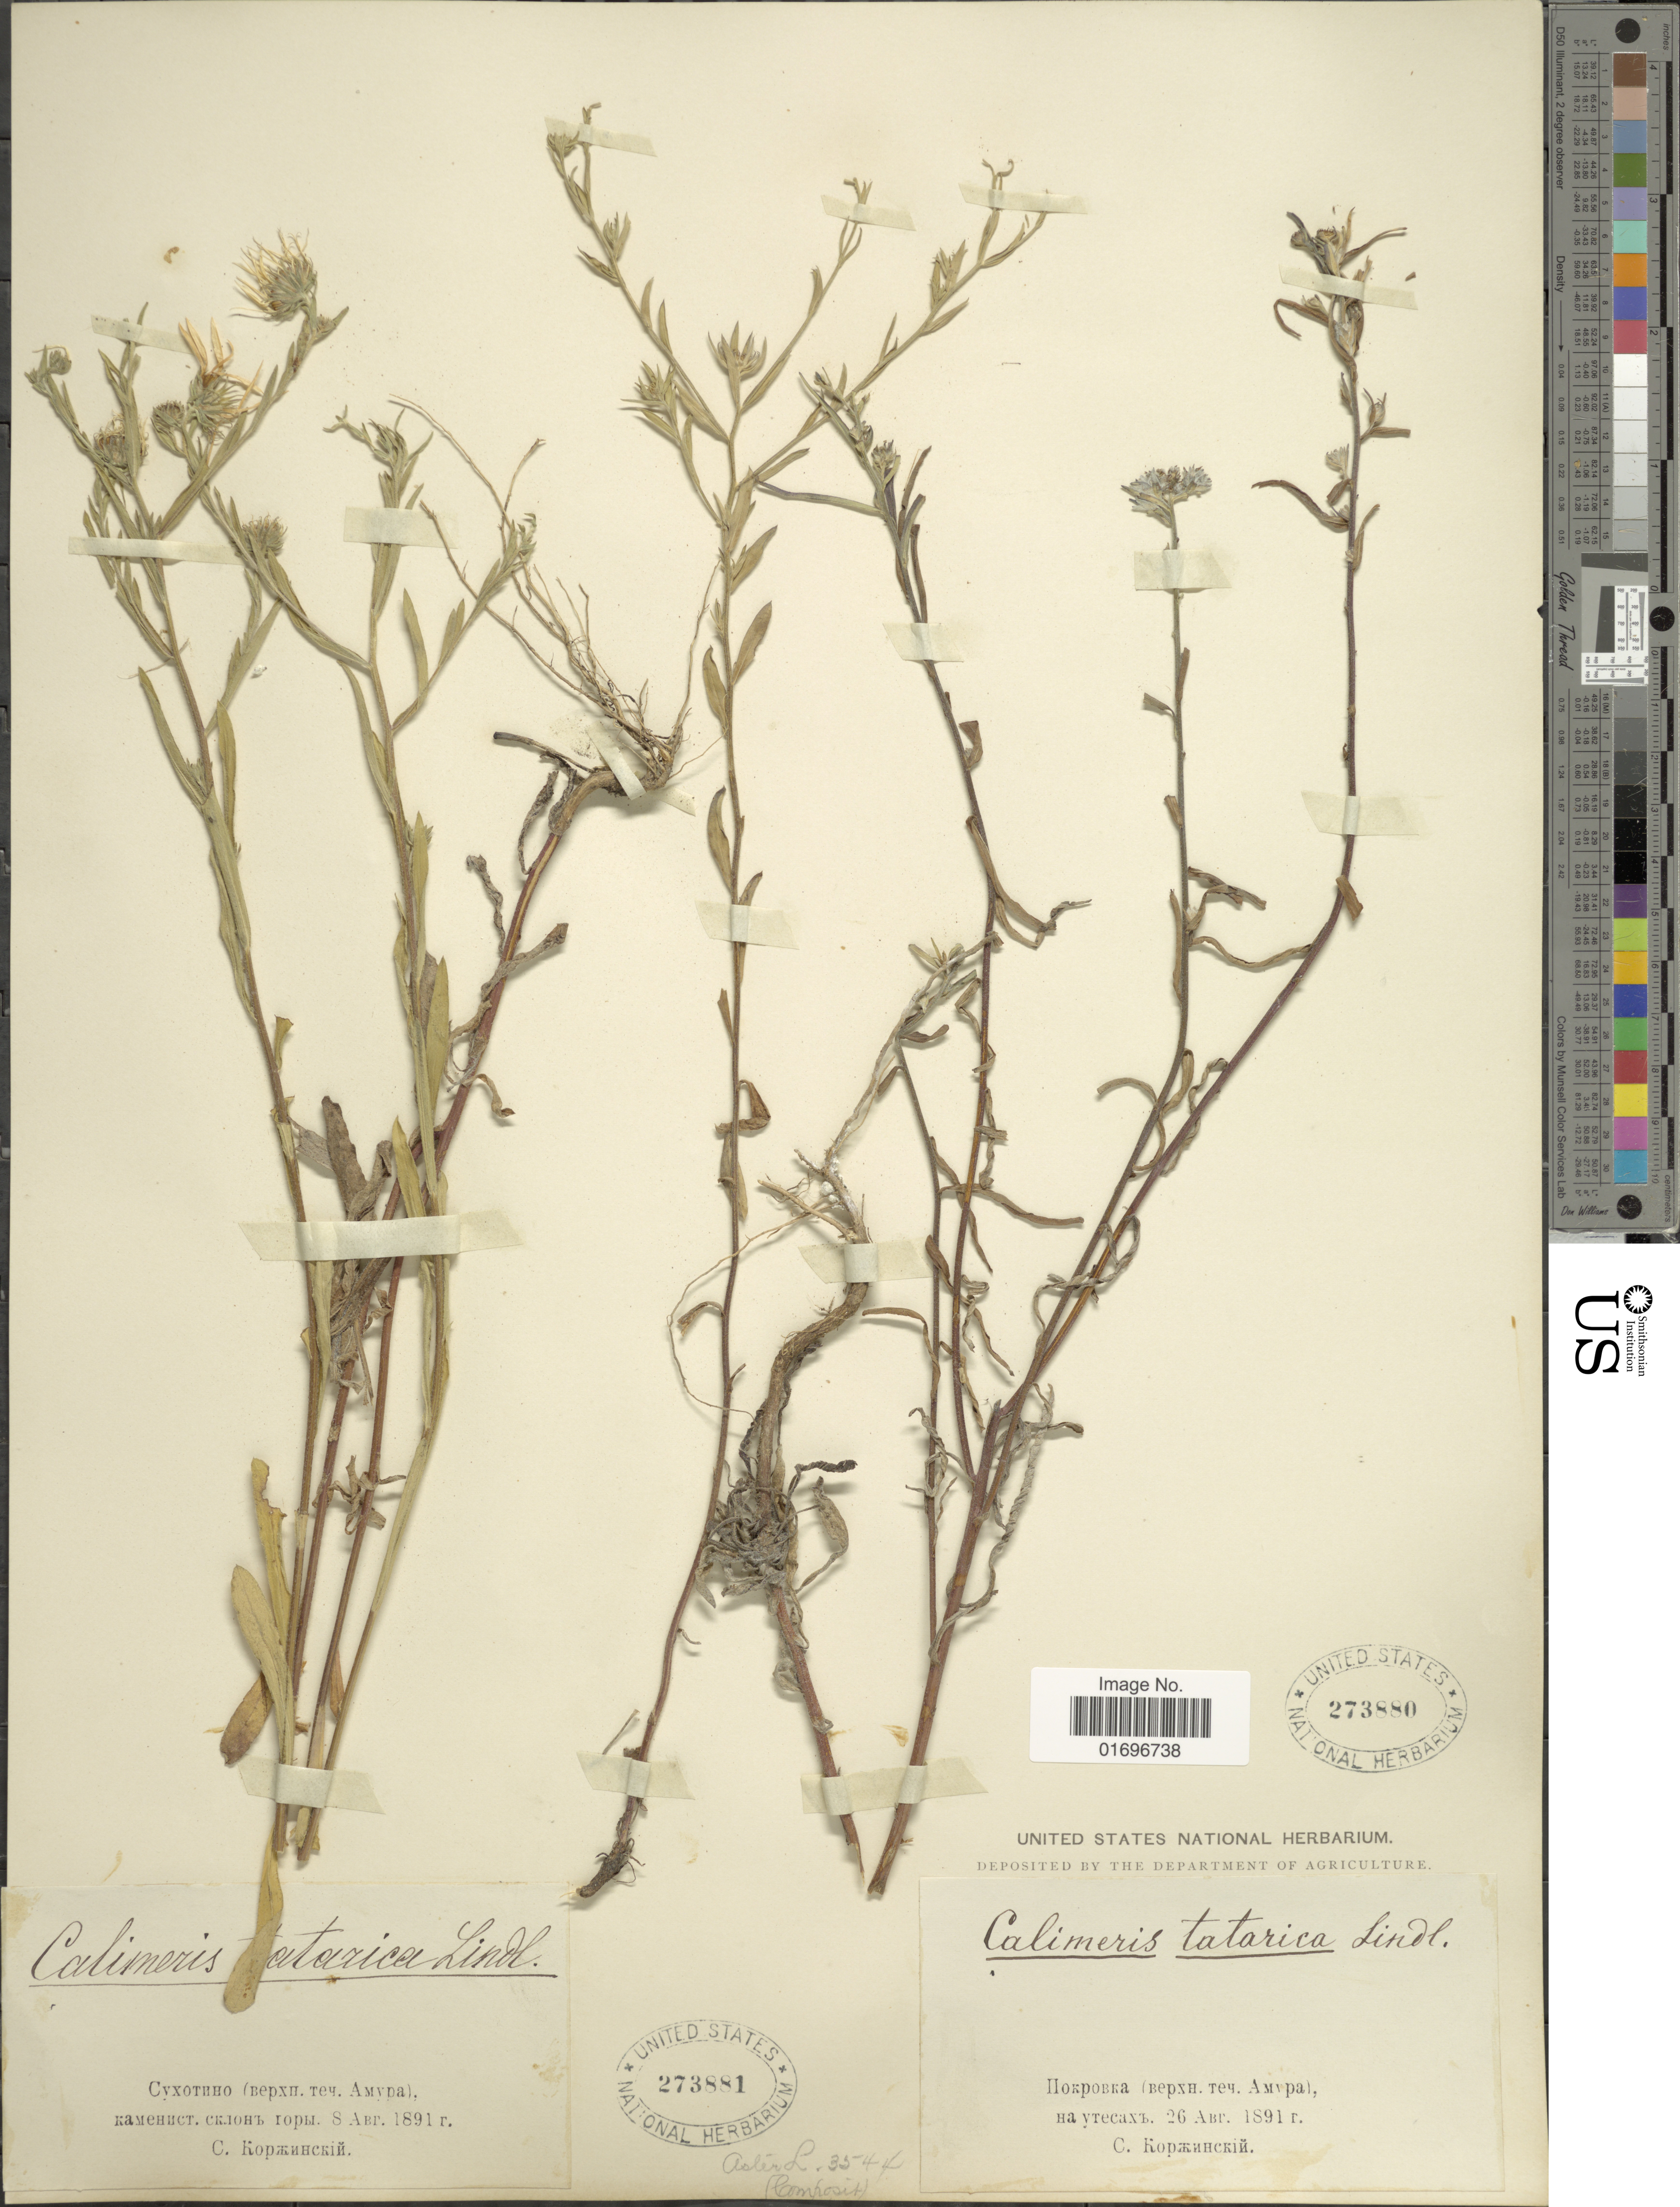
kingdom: Plantae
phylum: Tracheophyta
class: Magnoliopsida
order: Asterales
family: Asteraceae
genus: Aster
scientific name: Aster tataricus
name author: L. f.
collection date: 1891-04-08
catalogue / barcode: US 273881-2